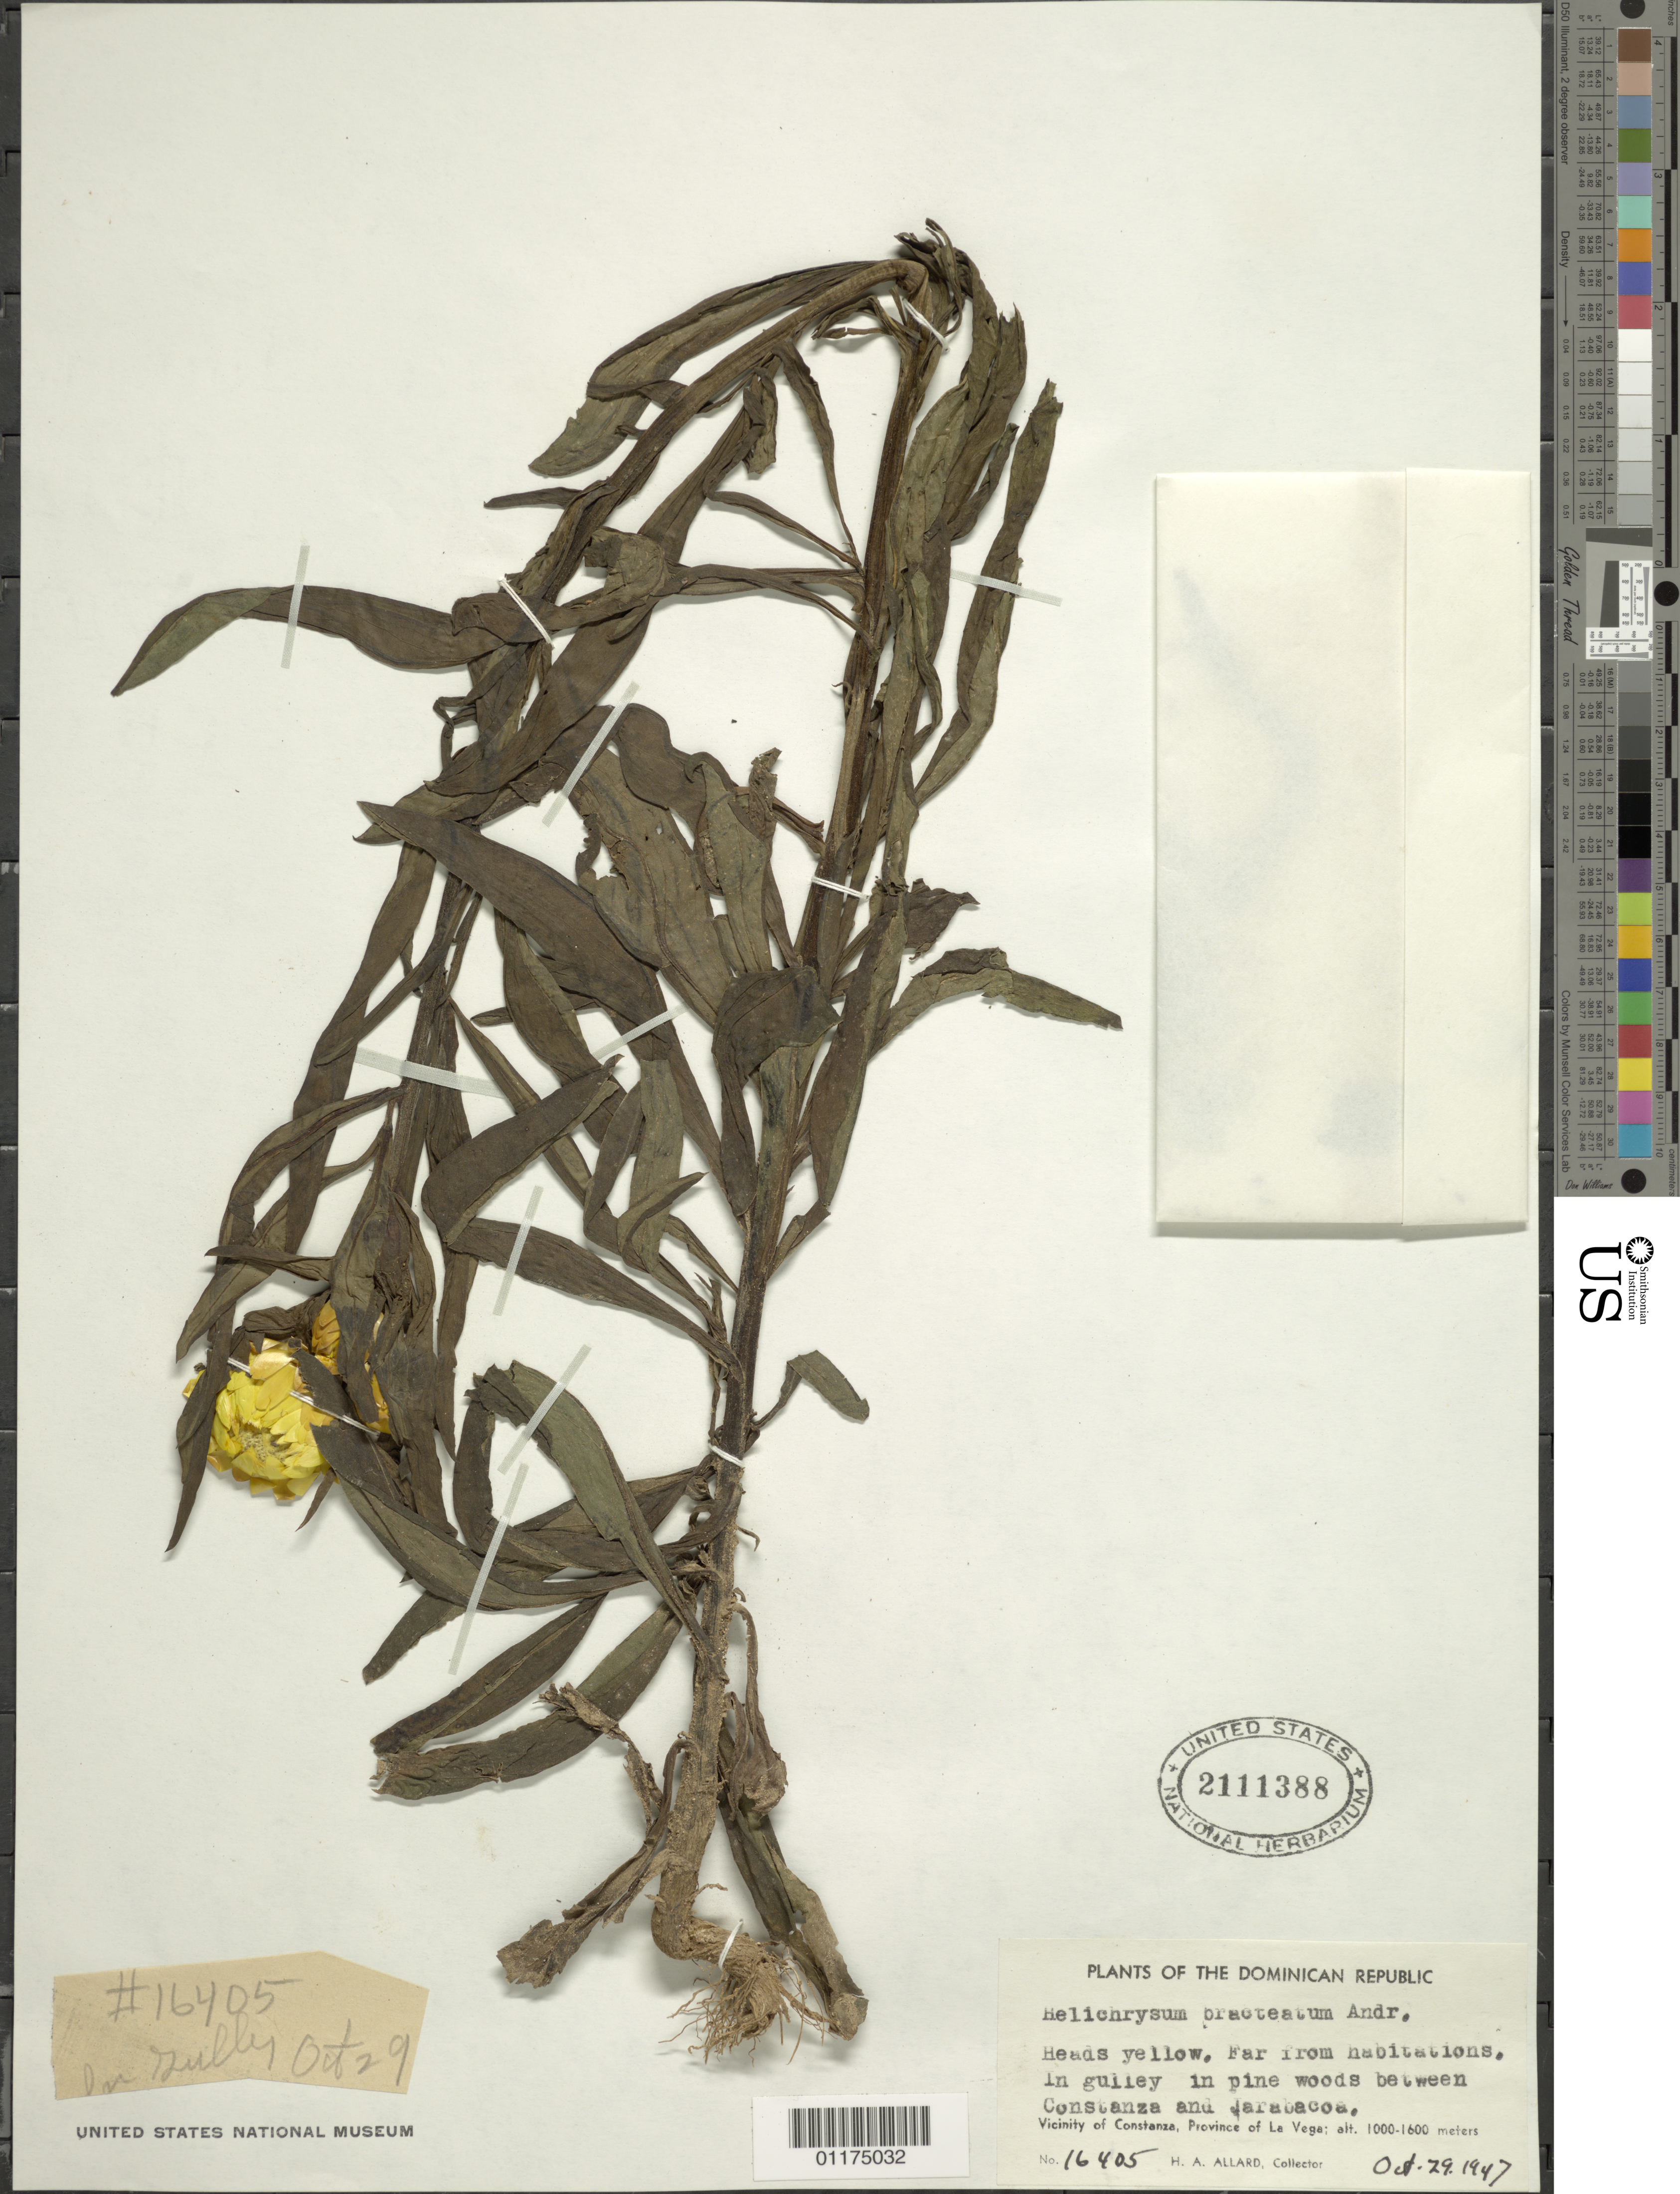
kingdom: Plantae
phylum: Tracheophyta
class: Magnoliopsida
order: Asterales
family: Asteraceae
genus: Helichrysum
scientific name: Helichrysum bracteatum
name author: (Vent.) Haw.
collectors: H. A. Allard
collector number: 16405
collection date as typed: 29 Oct 1947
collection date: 1947-10-29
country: Dominican Republic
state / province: La Vega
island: Hispaniola I.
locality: Vicinity of Constanza; in gully in pine woods between Constanza and Jarabacoa,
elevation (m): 1000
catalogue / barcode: US 2111388